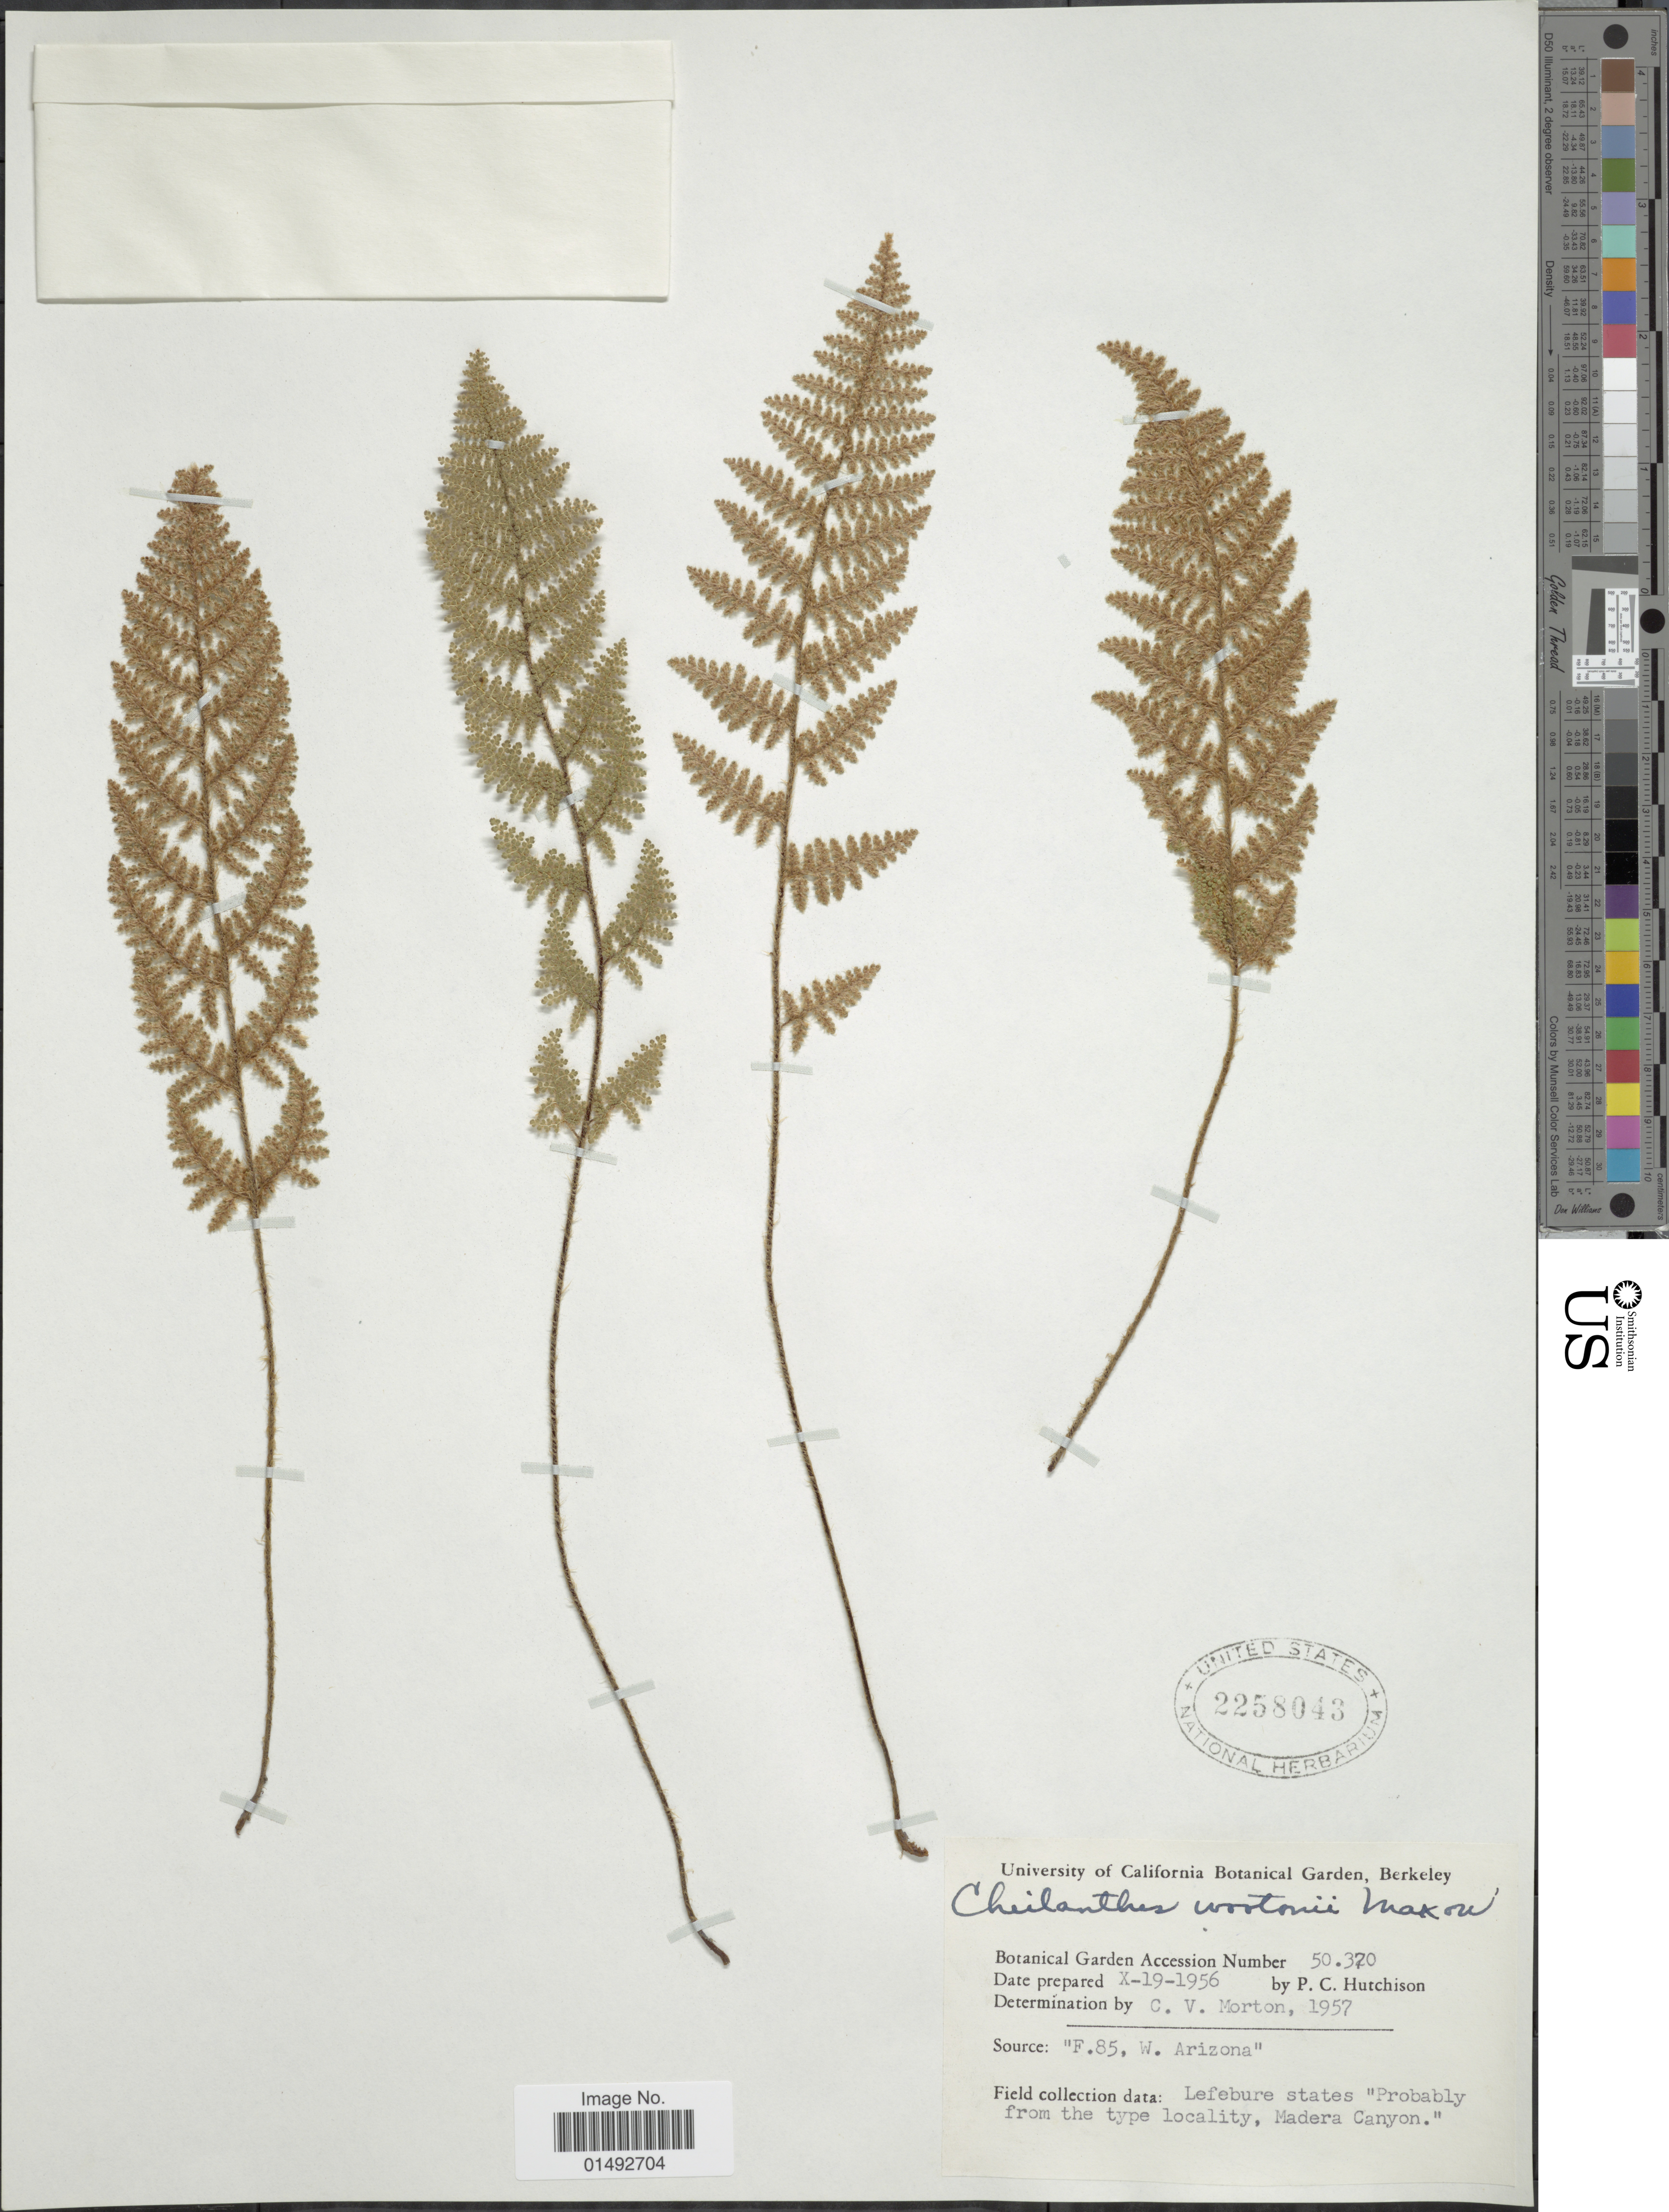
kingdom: Plantae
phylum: Tracheophyta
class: Polypodiopsida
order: Polypodiales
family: Pteridaceae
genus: Myriopteris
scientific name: Myriopteris wootonii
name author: (Maxon) Grusz & Windham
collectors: P. C. Hutchison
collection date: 1956-10-19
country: United States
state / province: California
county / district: Alameda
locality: University of California Botanical Garden, Berkeley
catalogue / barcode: US 2258043